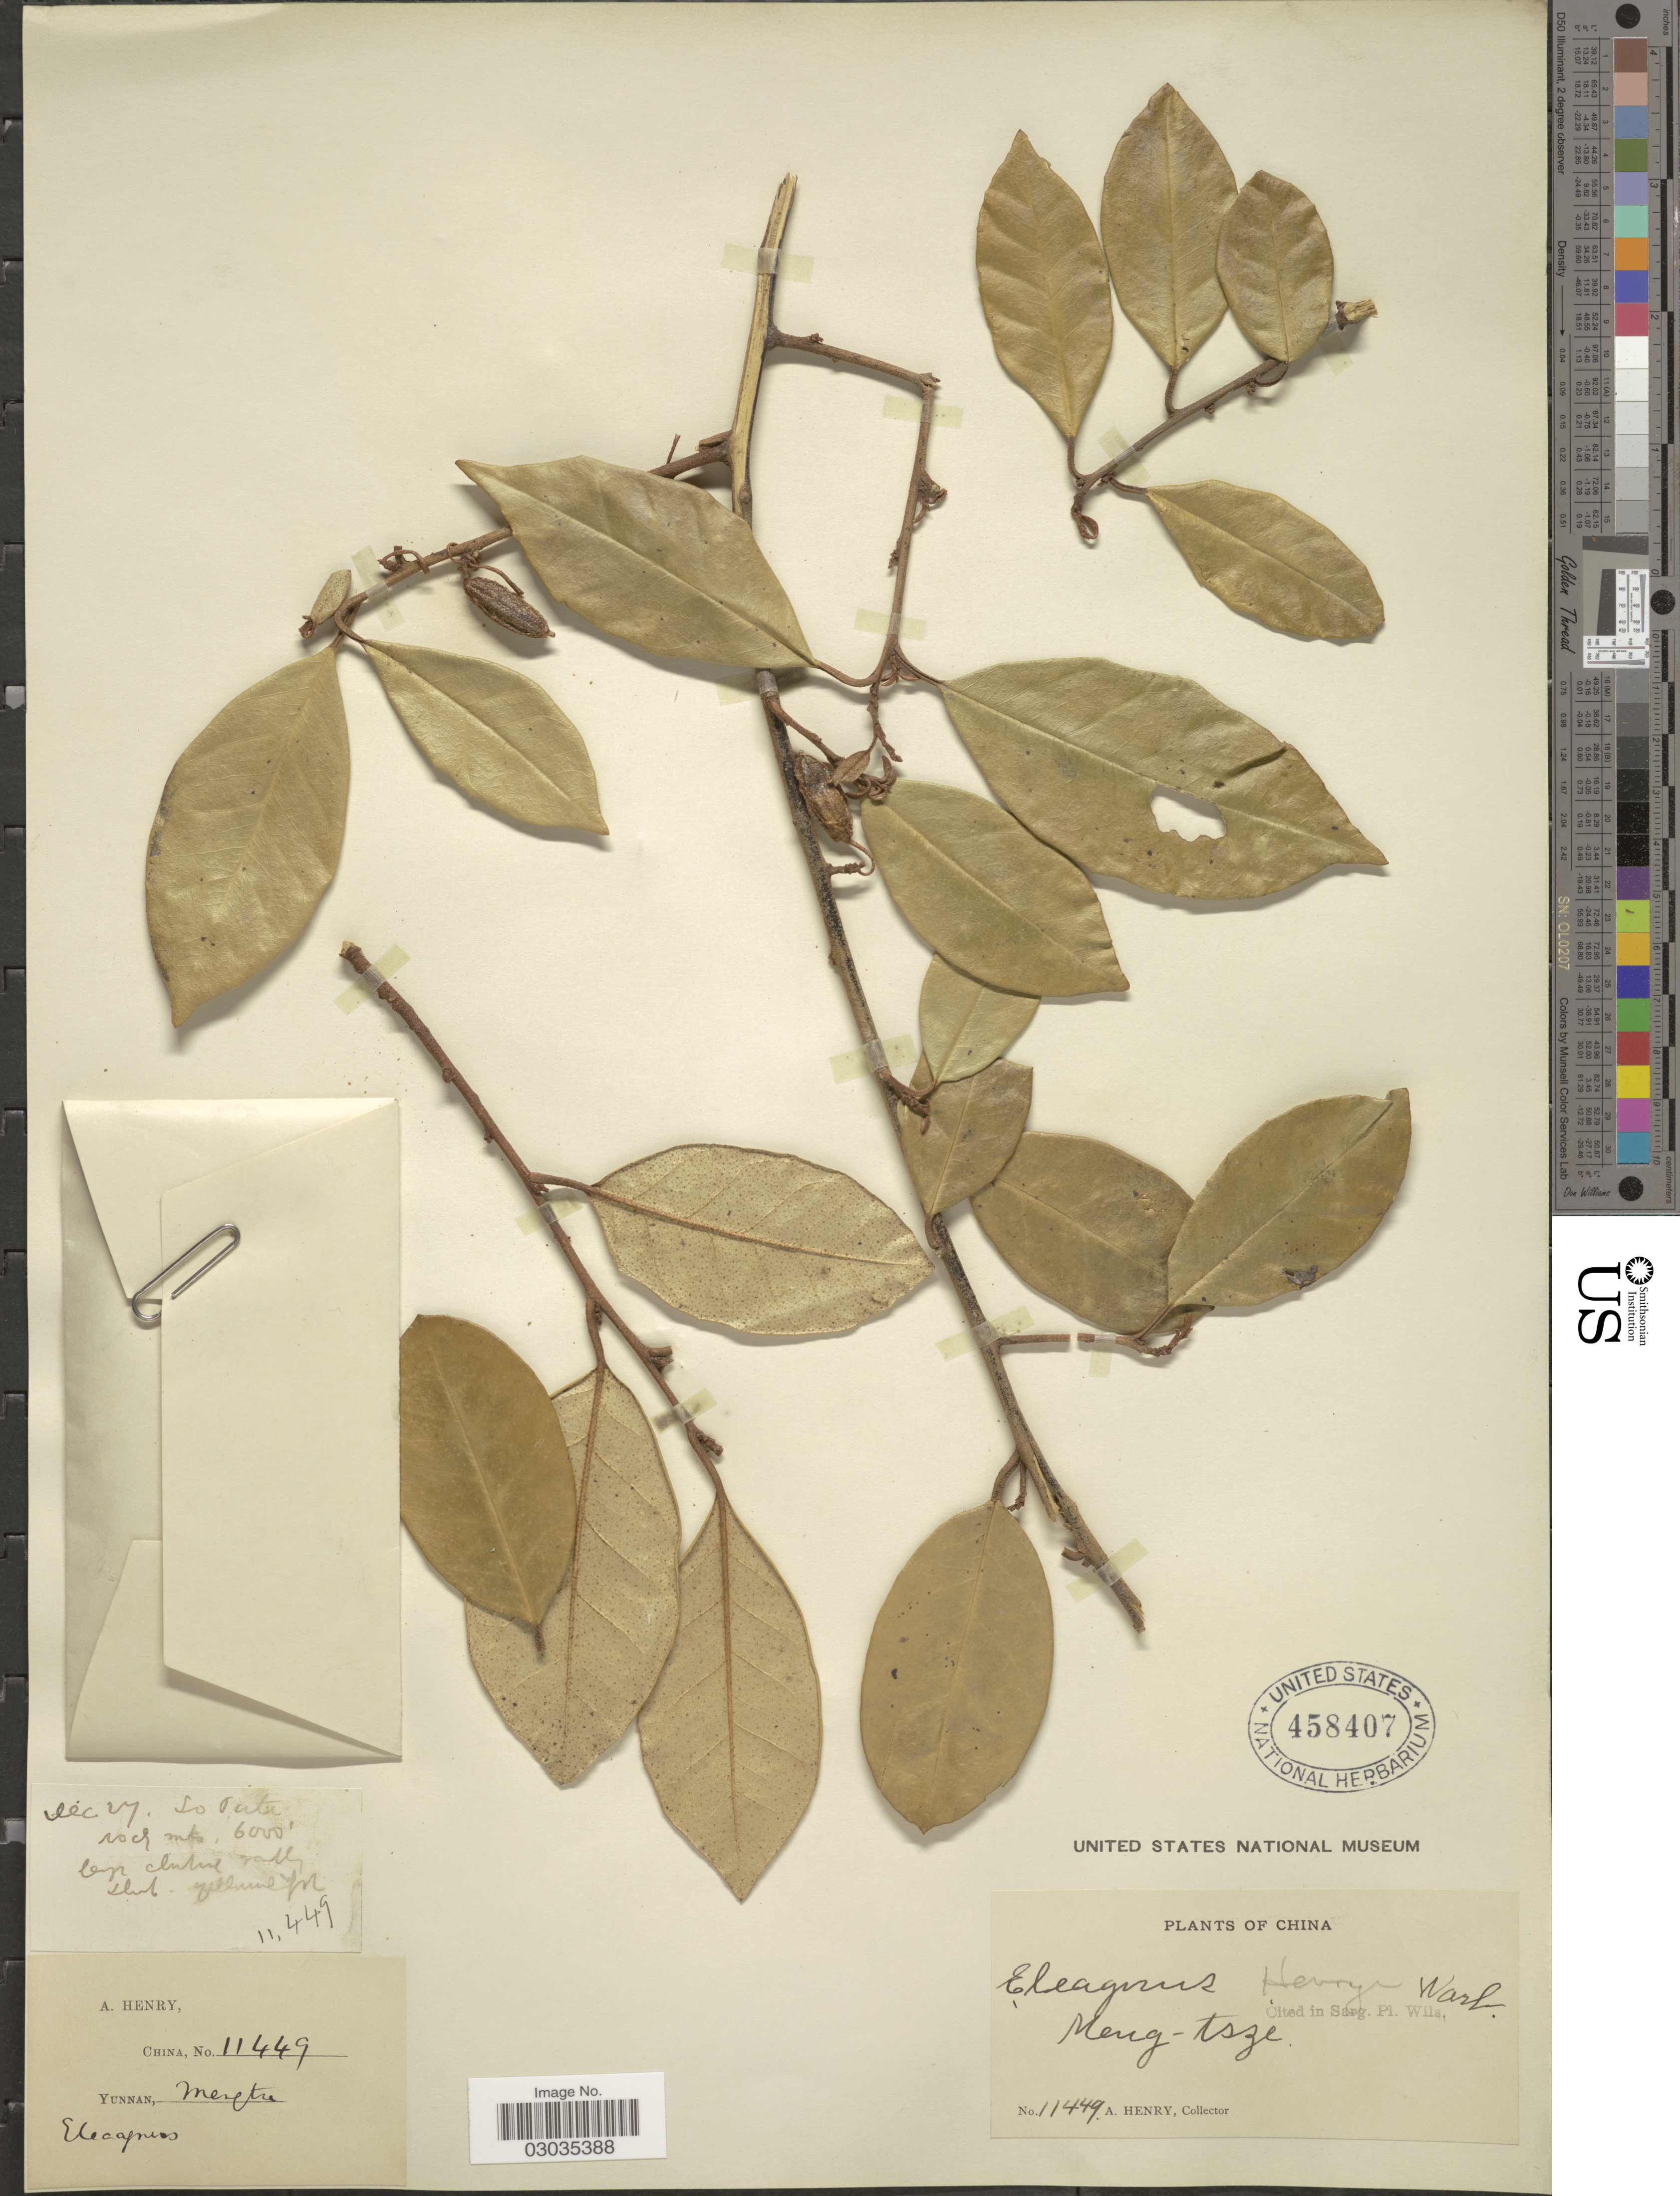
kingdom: Plantae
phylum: Tracheophyta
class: Magnoliopsida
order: Rosales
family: Elaeagnaceae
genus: Elaeagnus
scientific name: Elaeagnus henryi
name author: Warb.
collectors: A. Henry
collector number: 11449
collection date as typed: Transcribed d/m/y: /12/27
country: China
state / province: Yunnan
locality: Meng-tsze. So Puti rock mts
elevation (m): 1829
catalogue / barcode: US 458407